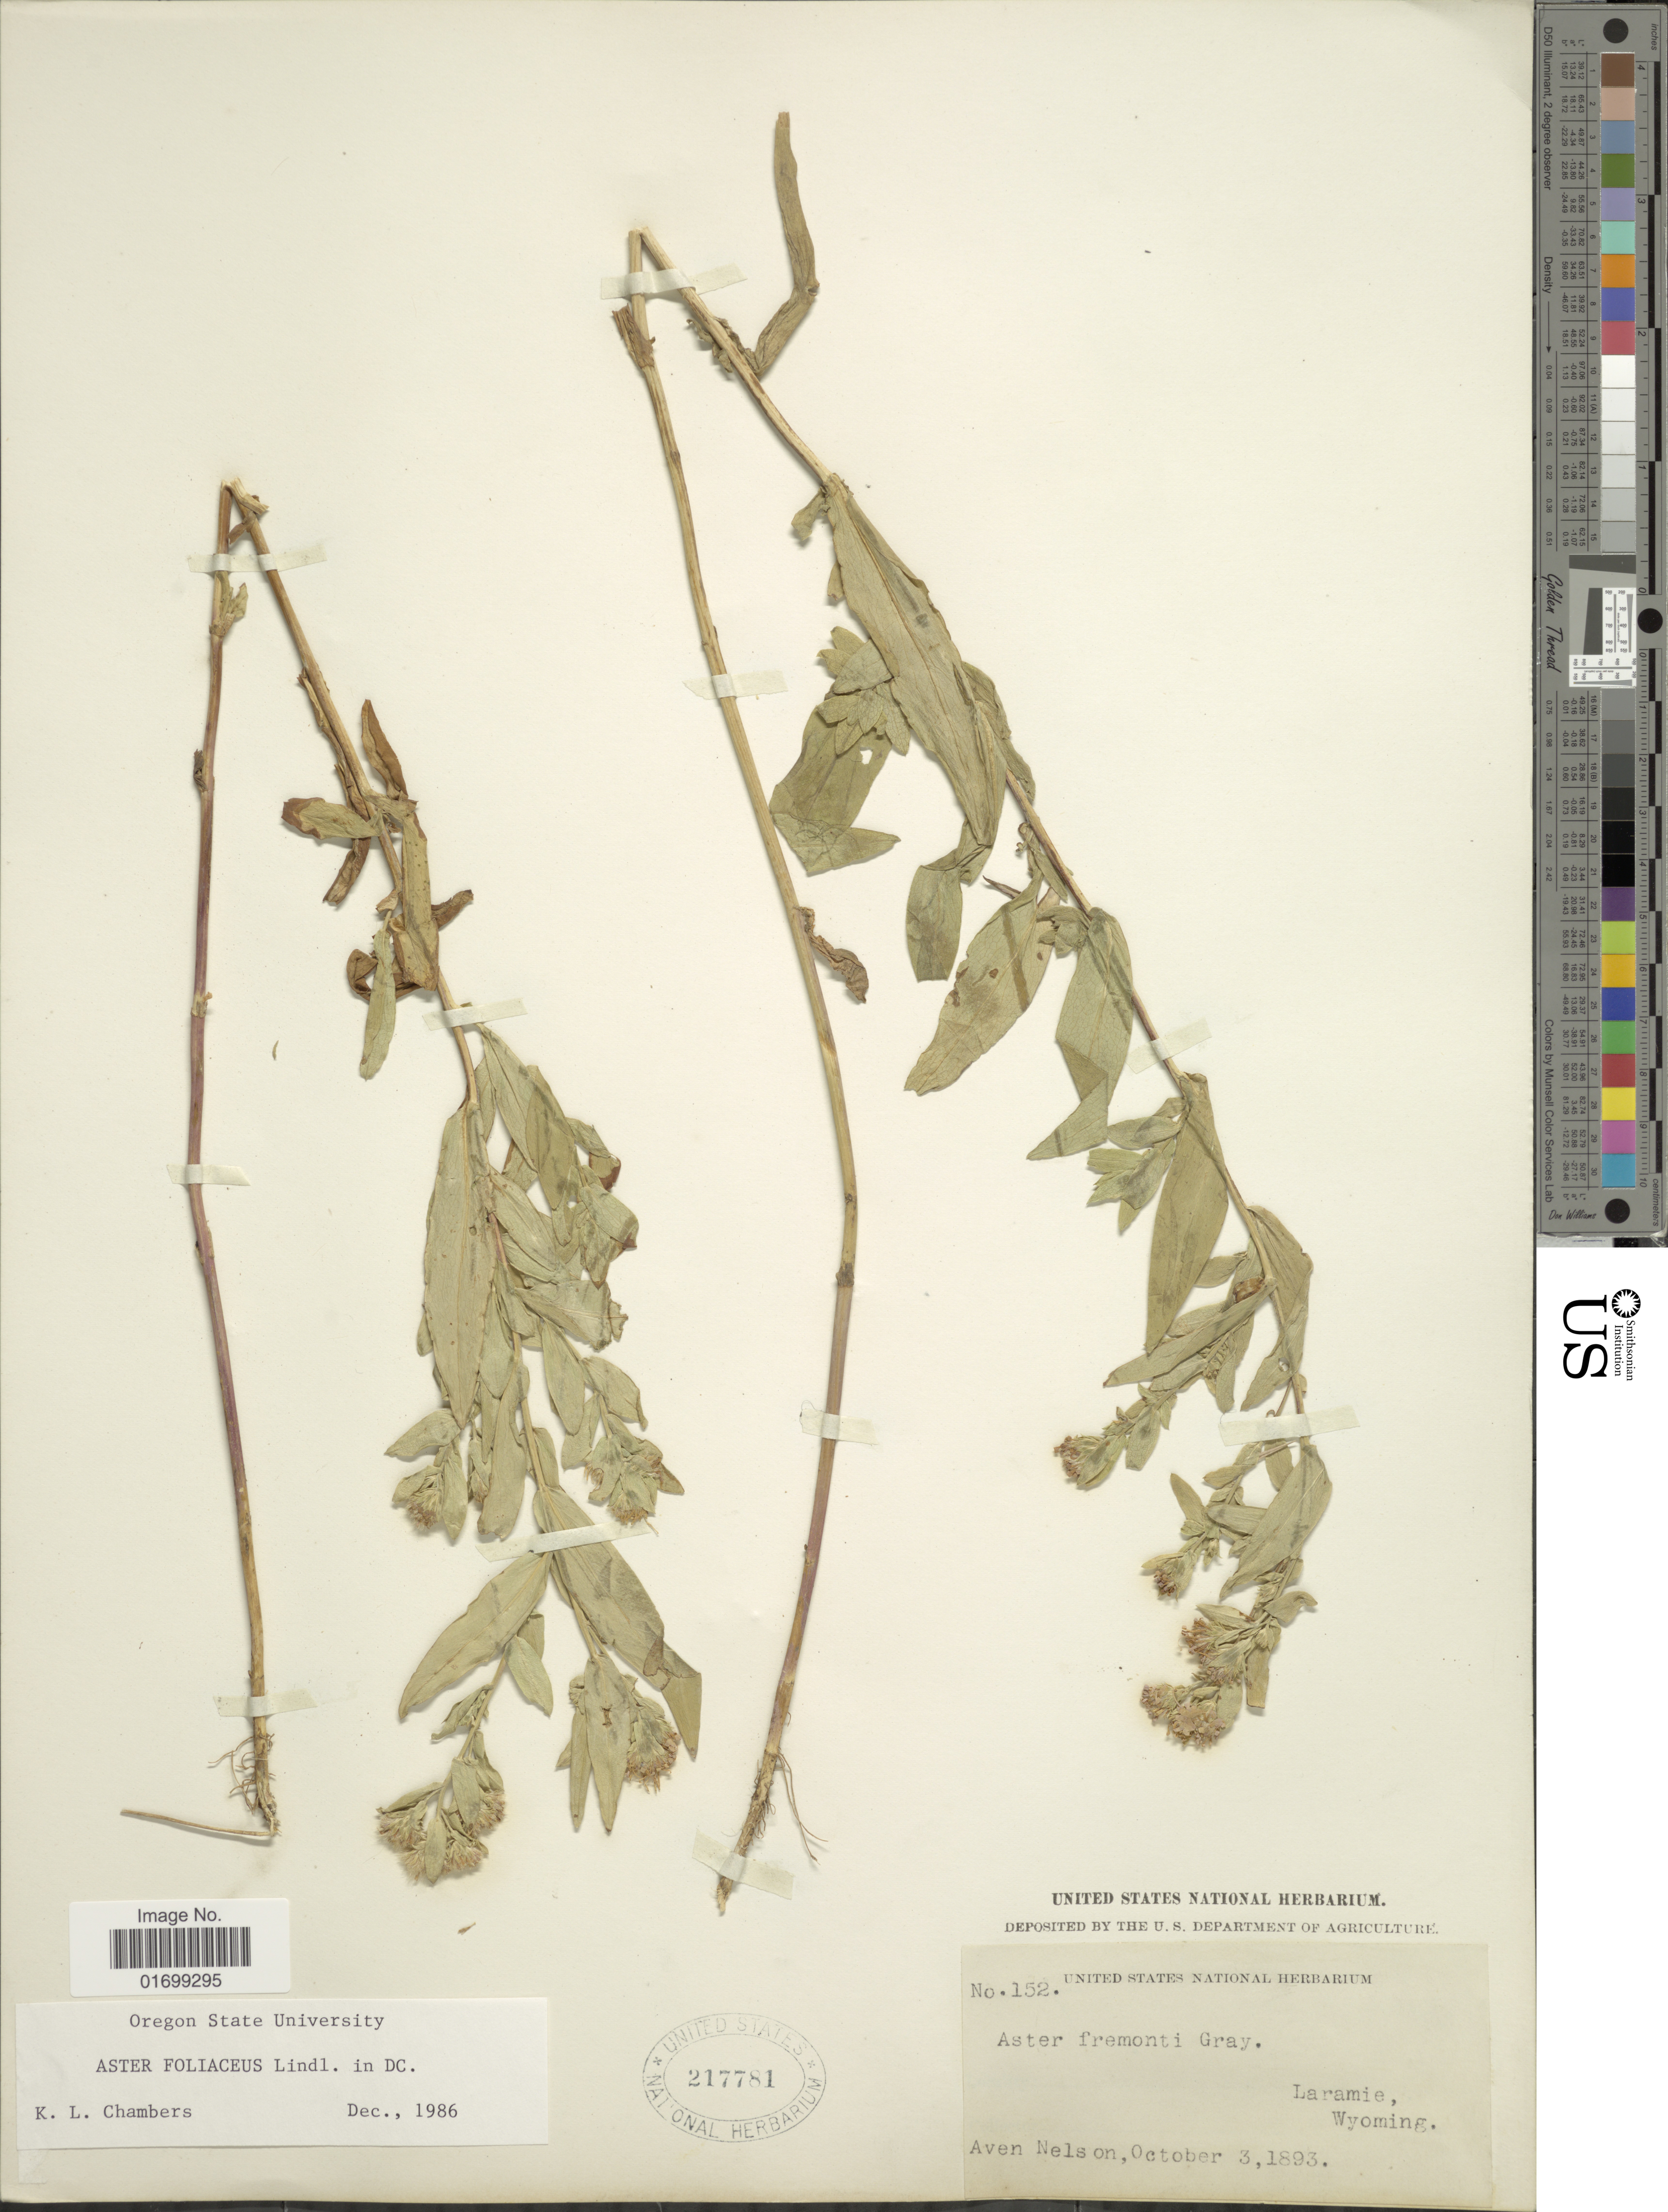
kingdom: Plantae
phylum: Tracheophyta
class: Magnoliopsida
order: Asterales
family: Asteraceae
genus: Symphyotrichum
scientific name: Symphyotrichum foliaceum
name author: (Lindl. ex DC.) G.L. Nesom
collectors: A. Nelson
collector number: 152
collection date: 1893-10-03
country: United States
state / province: Wyoming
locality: Laramie.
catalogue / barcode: US 217781